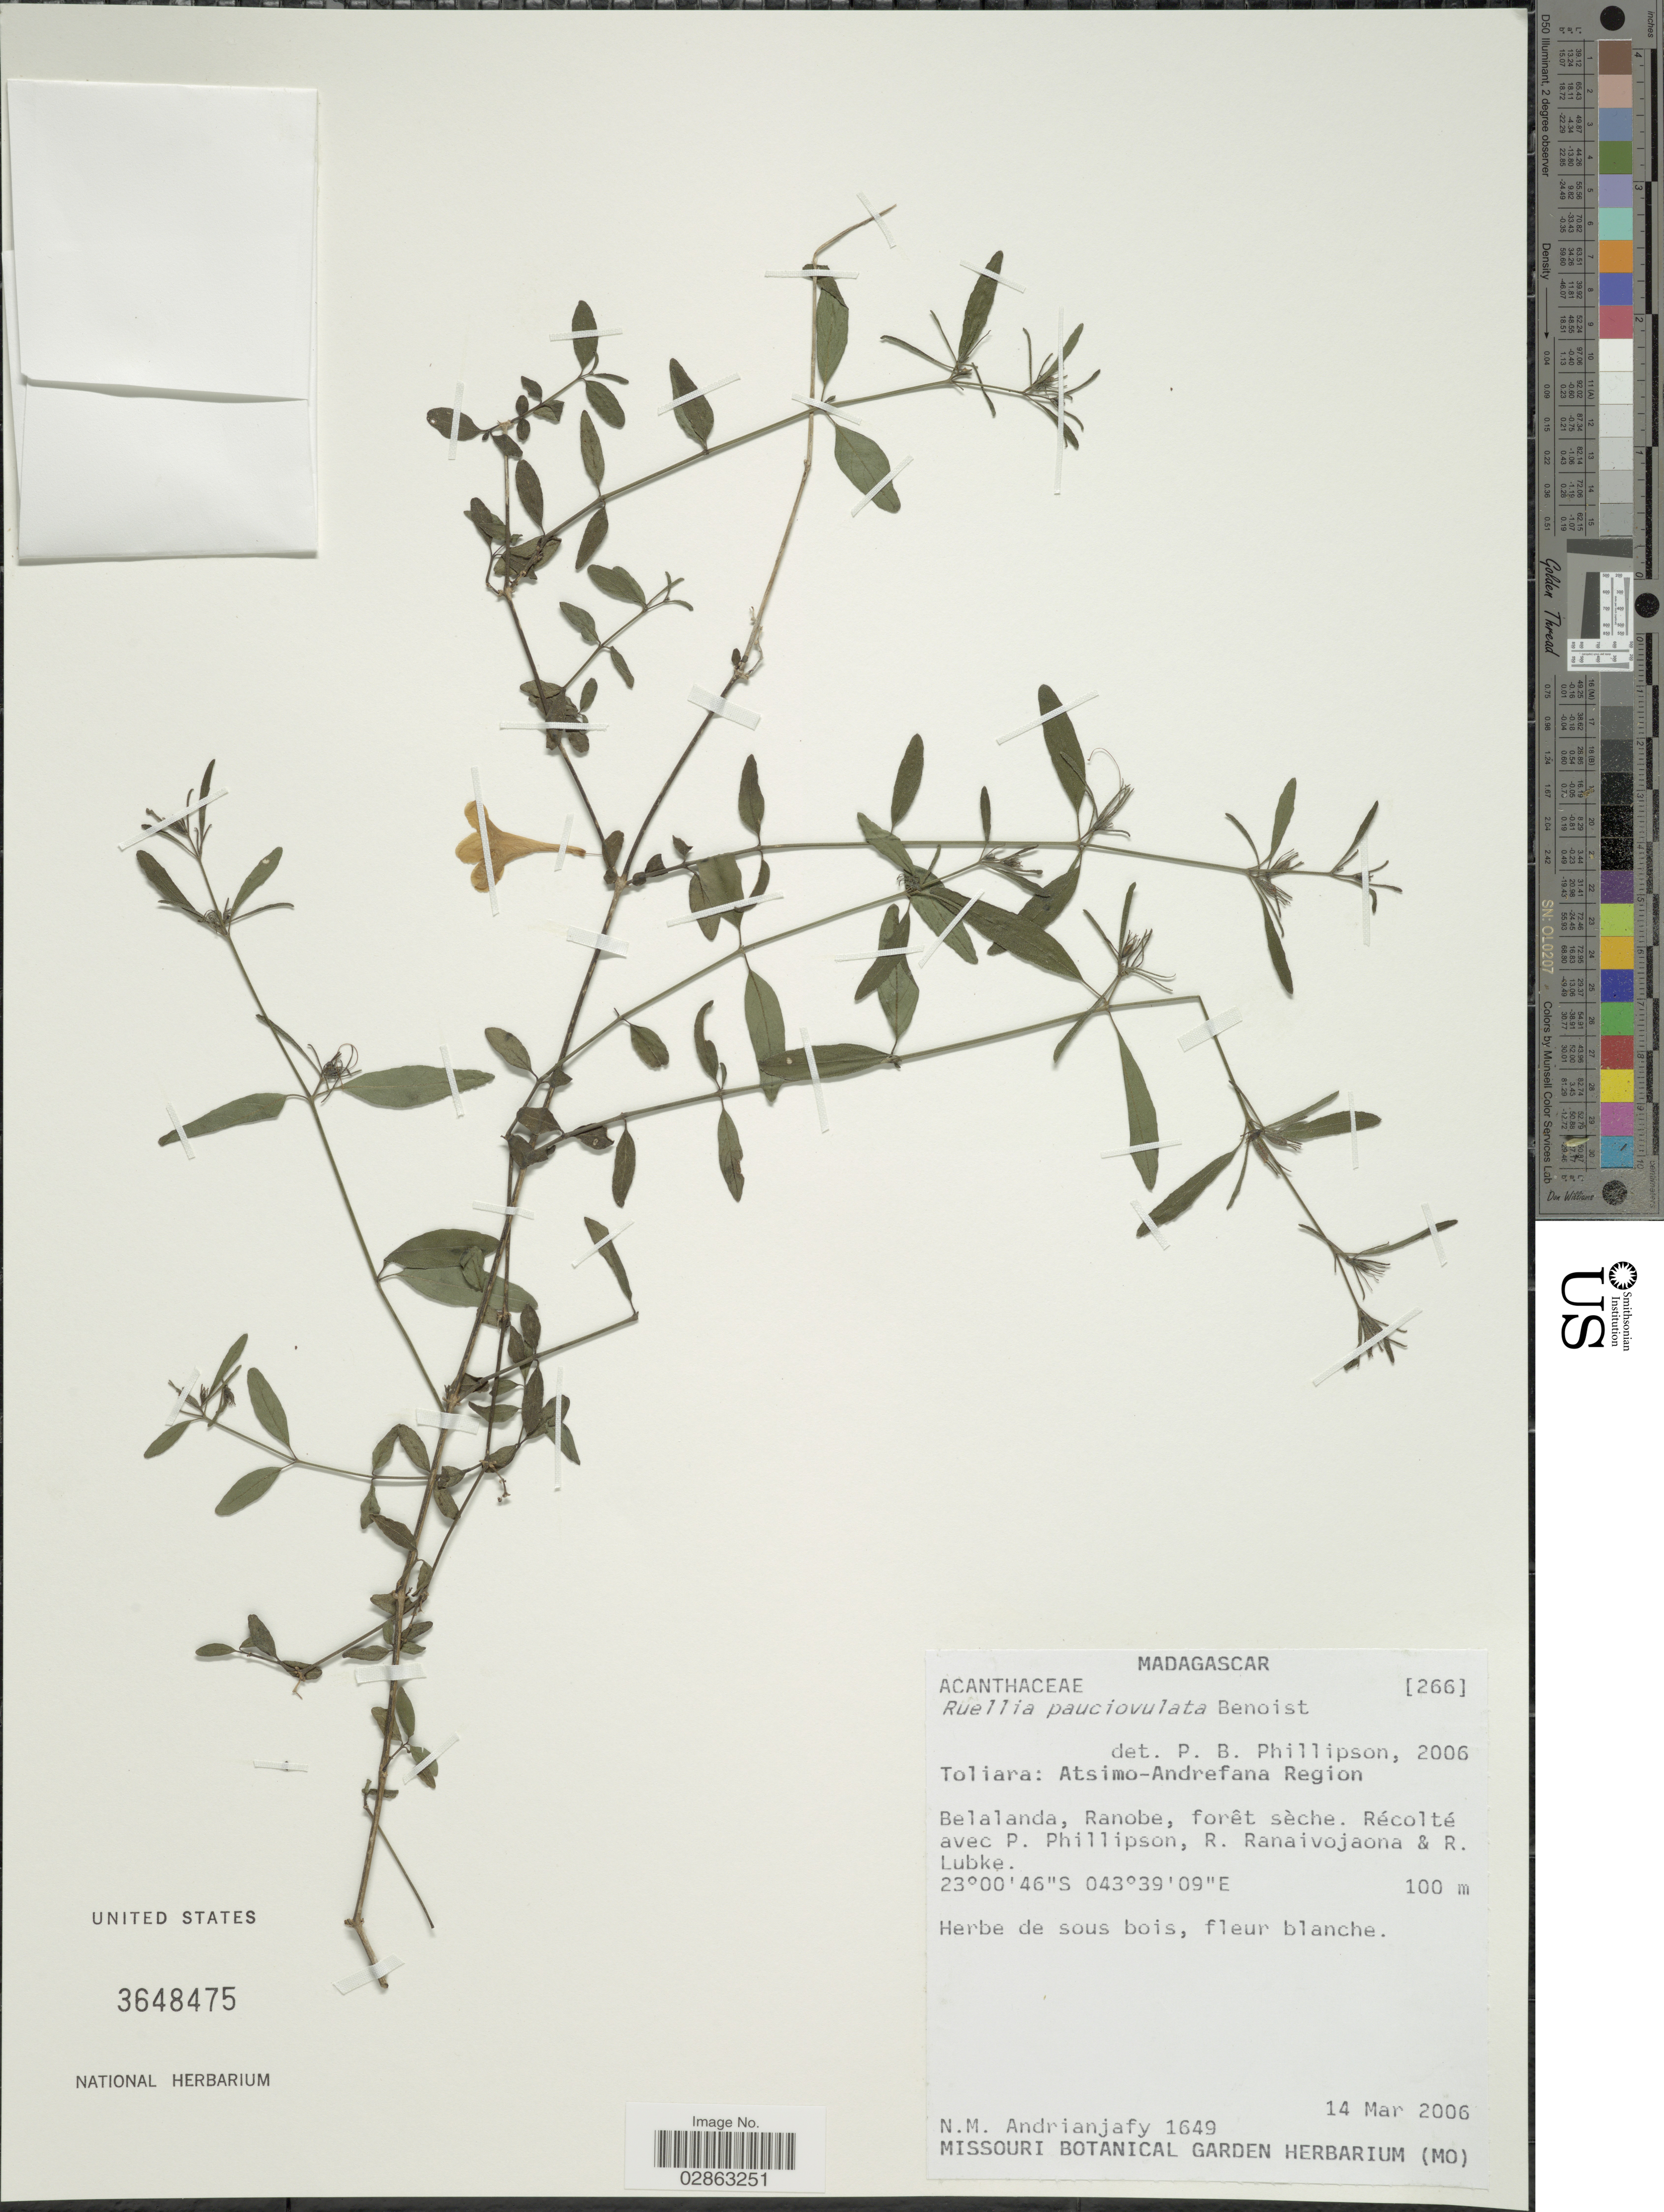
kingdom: Plantae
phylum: Tracheophyta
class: Magnoliopsida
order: Lamiales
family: Acanthaceae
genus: Ruellia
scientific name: Ruellia pauciovulata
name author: Benoist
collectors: N. M. Andrianjafy, P. B. Phillipson, R. Ranaivojaona & R. Lubke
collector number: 1649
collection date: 2006-03-14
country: Madagascar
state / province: Atsimo-Andrefana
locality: Atsimo-Andrefana Region. Belalanda, Ranobe.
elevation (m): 100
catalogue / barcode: US 3648475